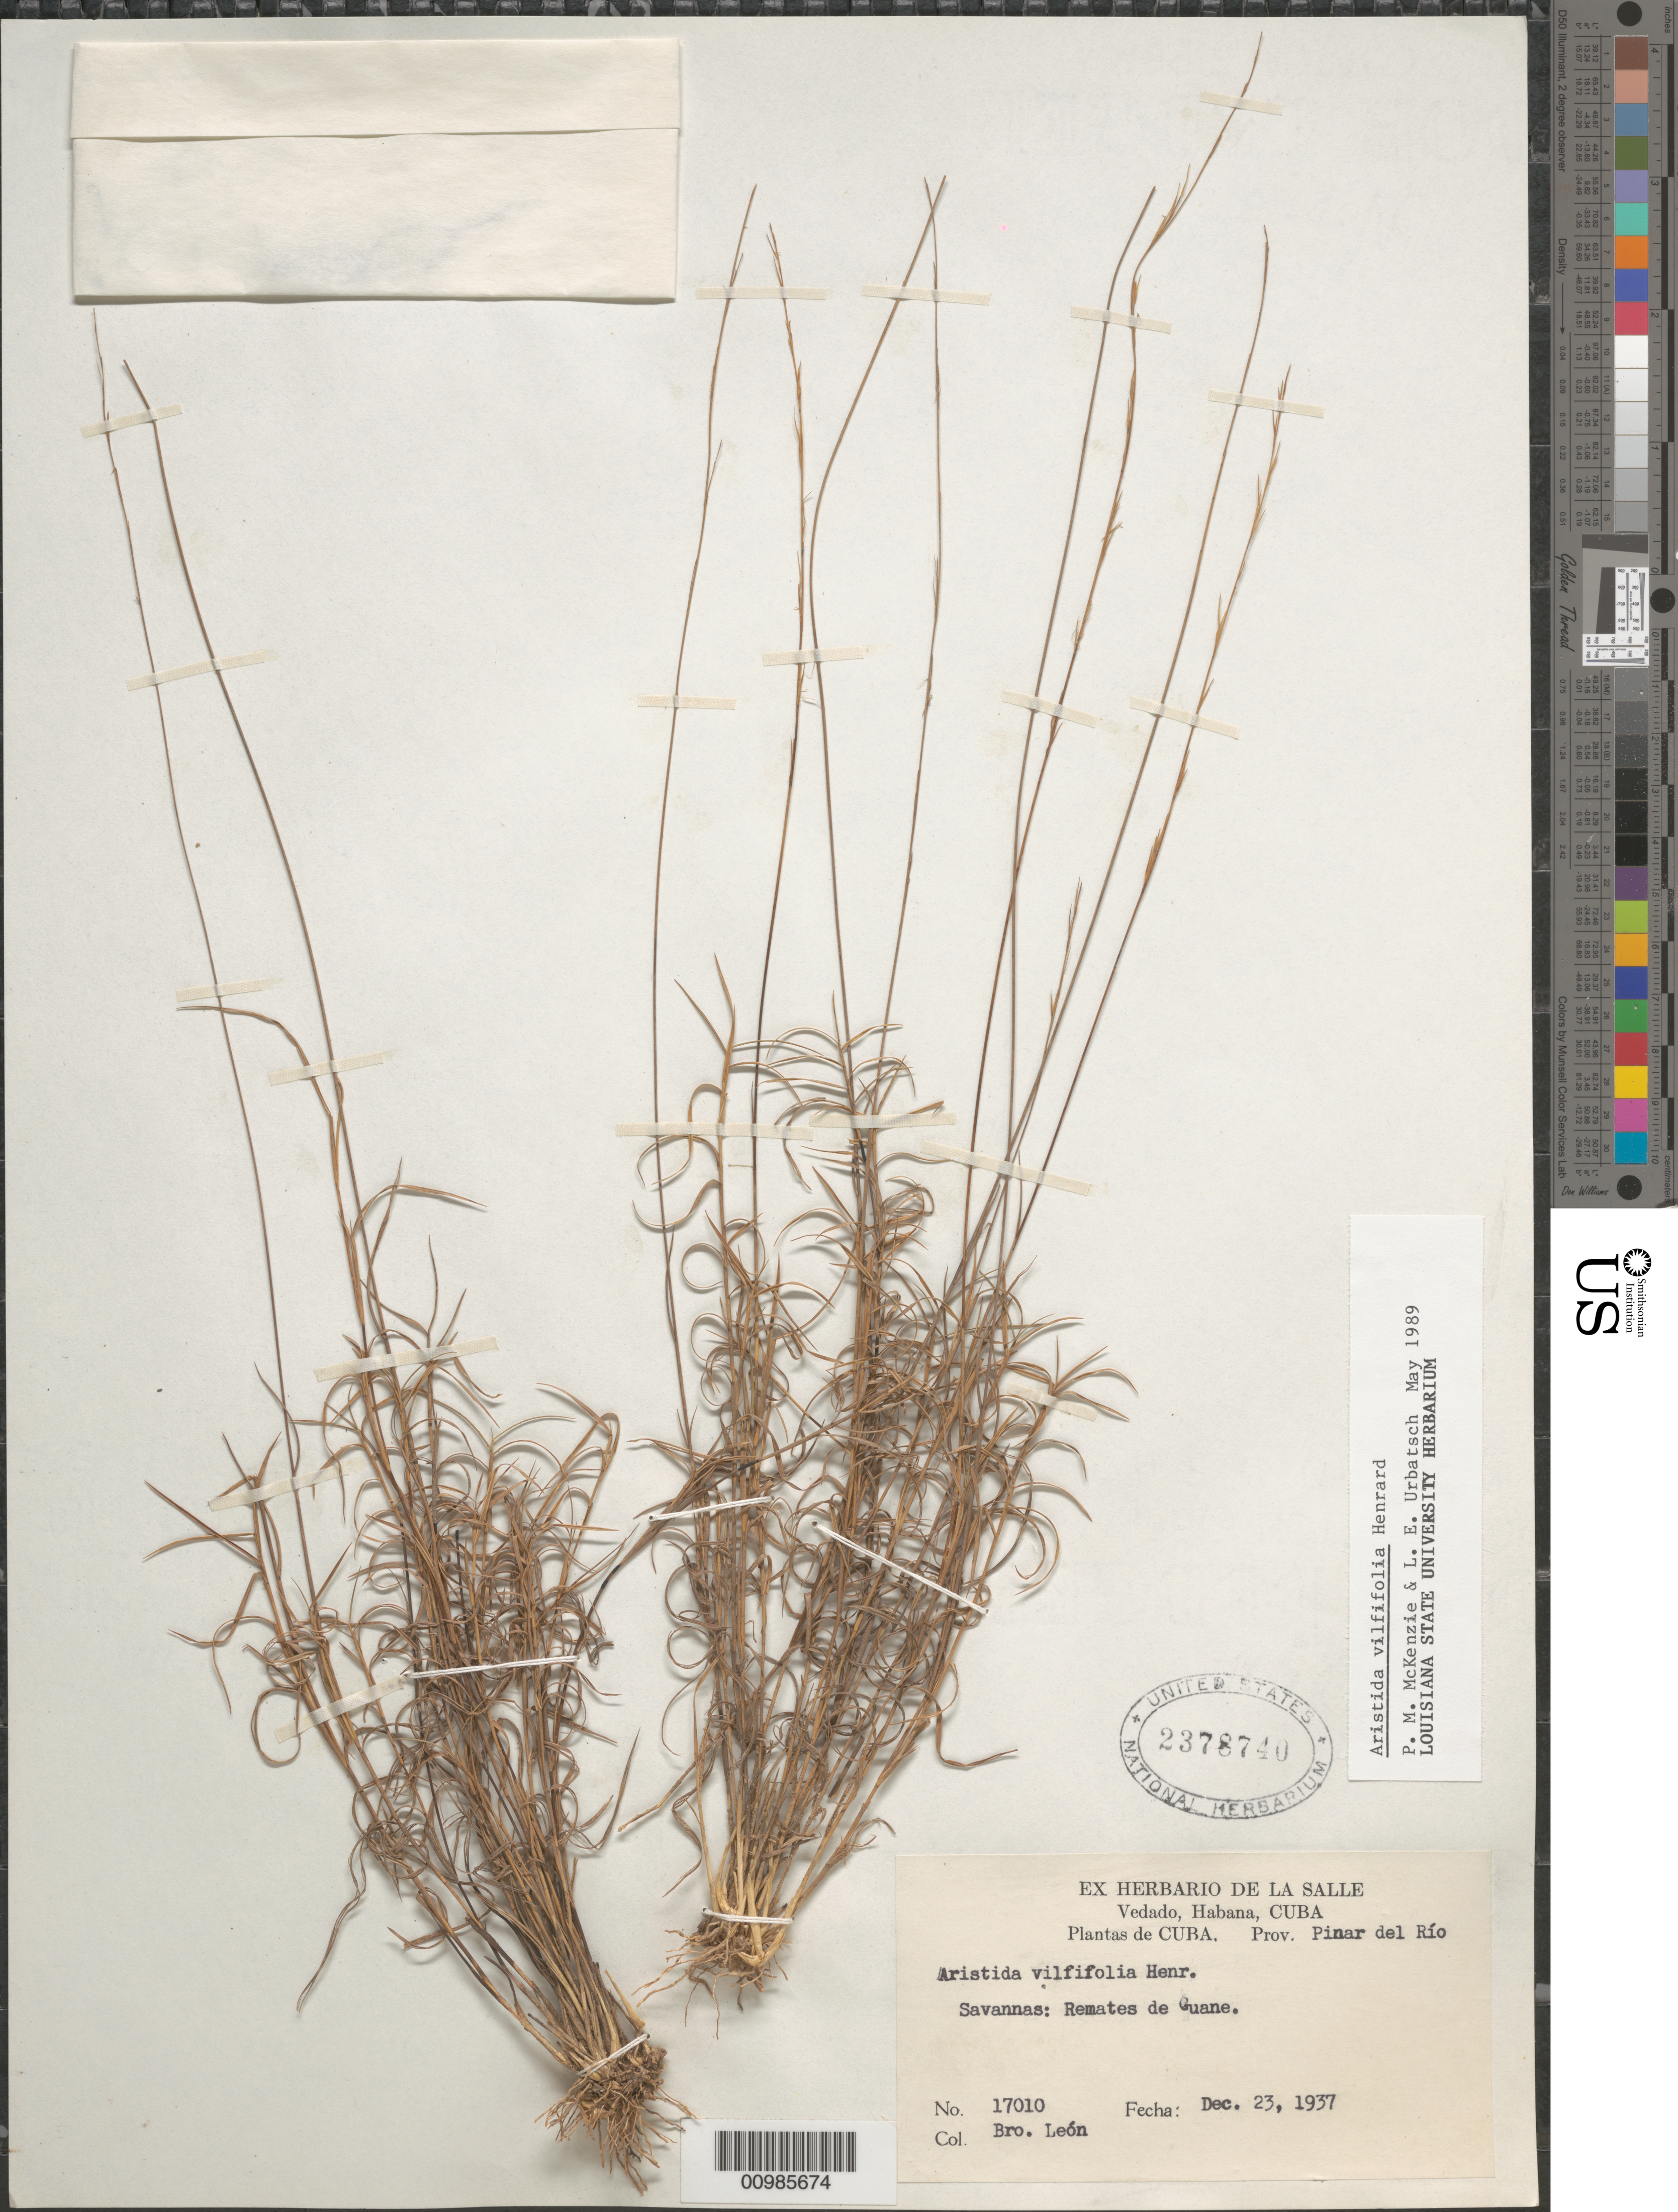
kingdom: Plantae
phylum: Tracheophyta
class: Liliopsida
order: Poales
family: Poaceae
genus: Aristida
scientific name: Aristida vilfifolia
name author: Henr.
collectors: Bro. León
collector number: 17010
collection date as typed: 23 Dec 1937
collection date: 1937-12-23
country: Cuba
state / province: Pinar del Rio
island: Cuba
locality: Remates de Guane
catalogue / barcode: US 2378740